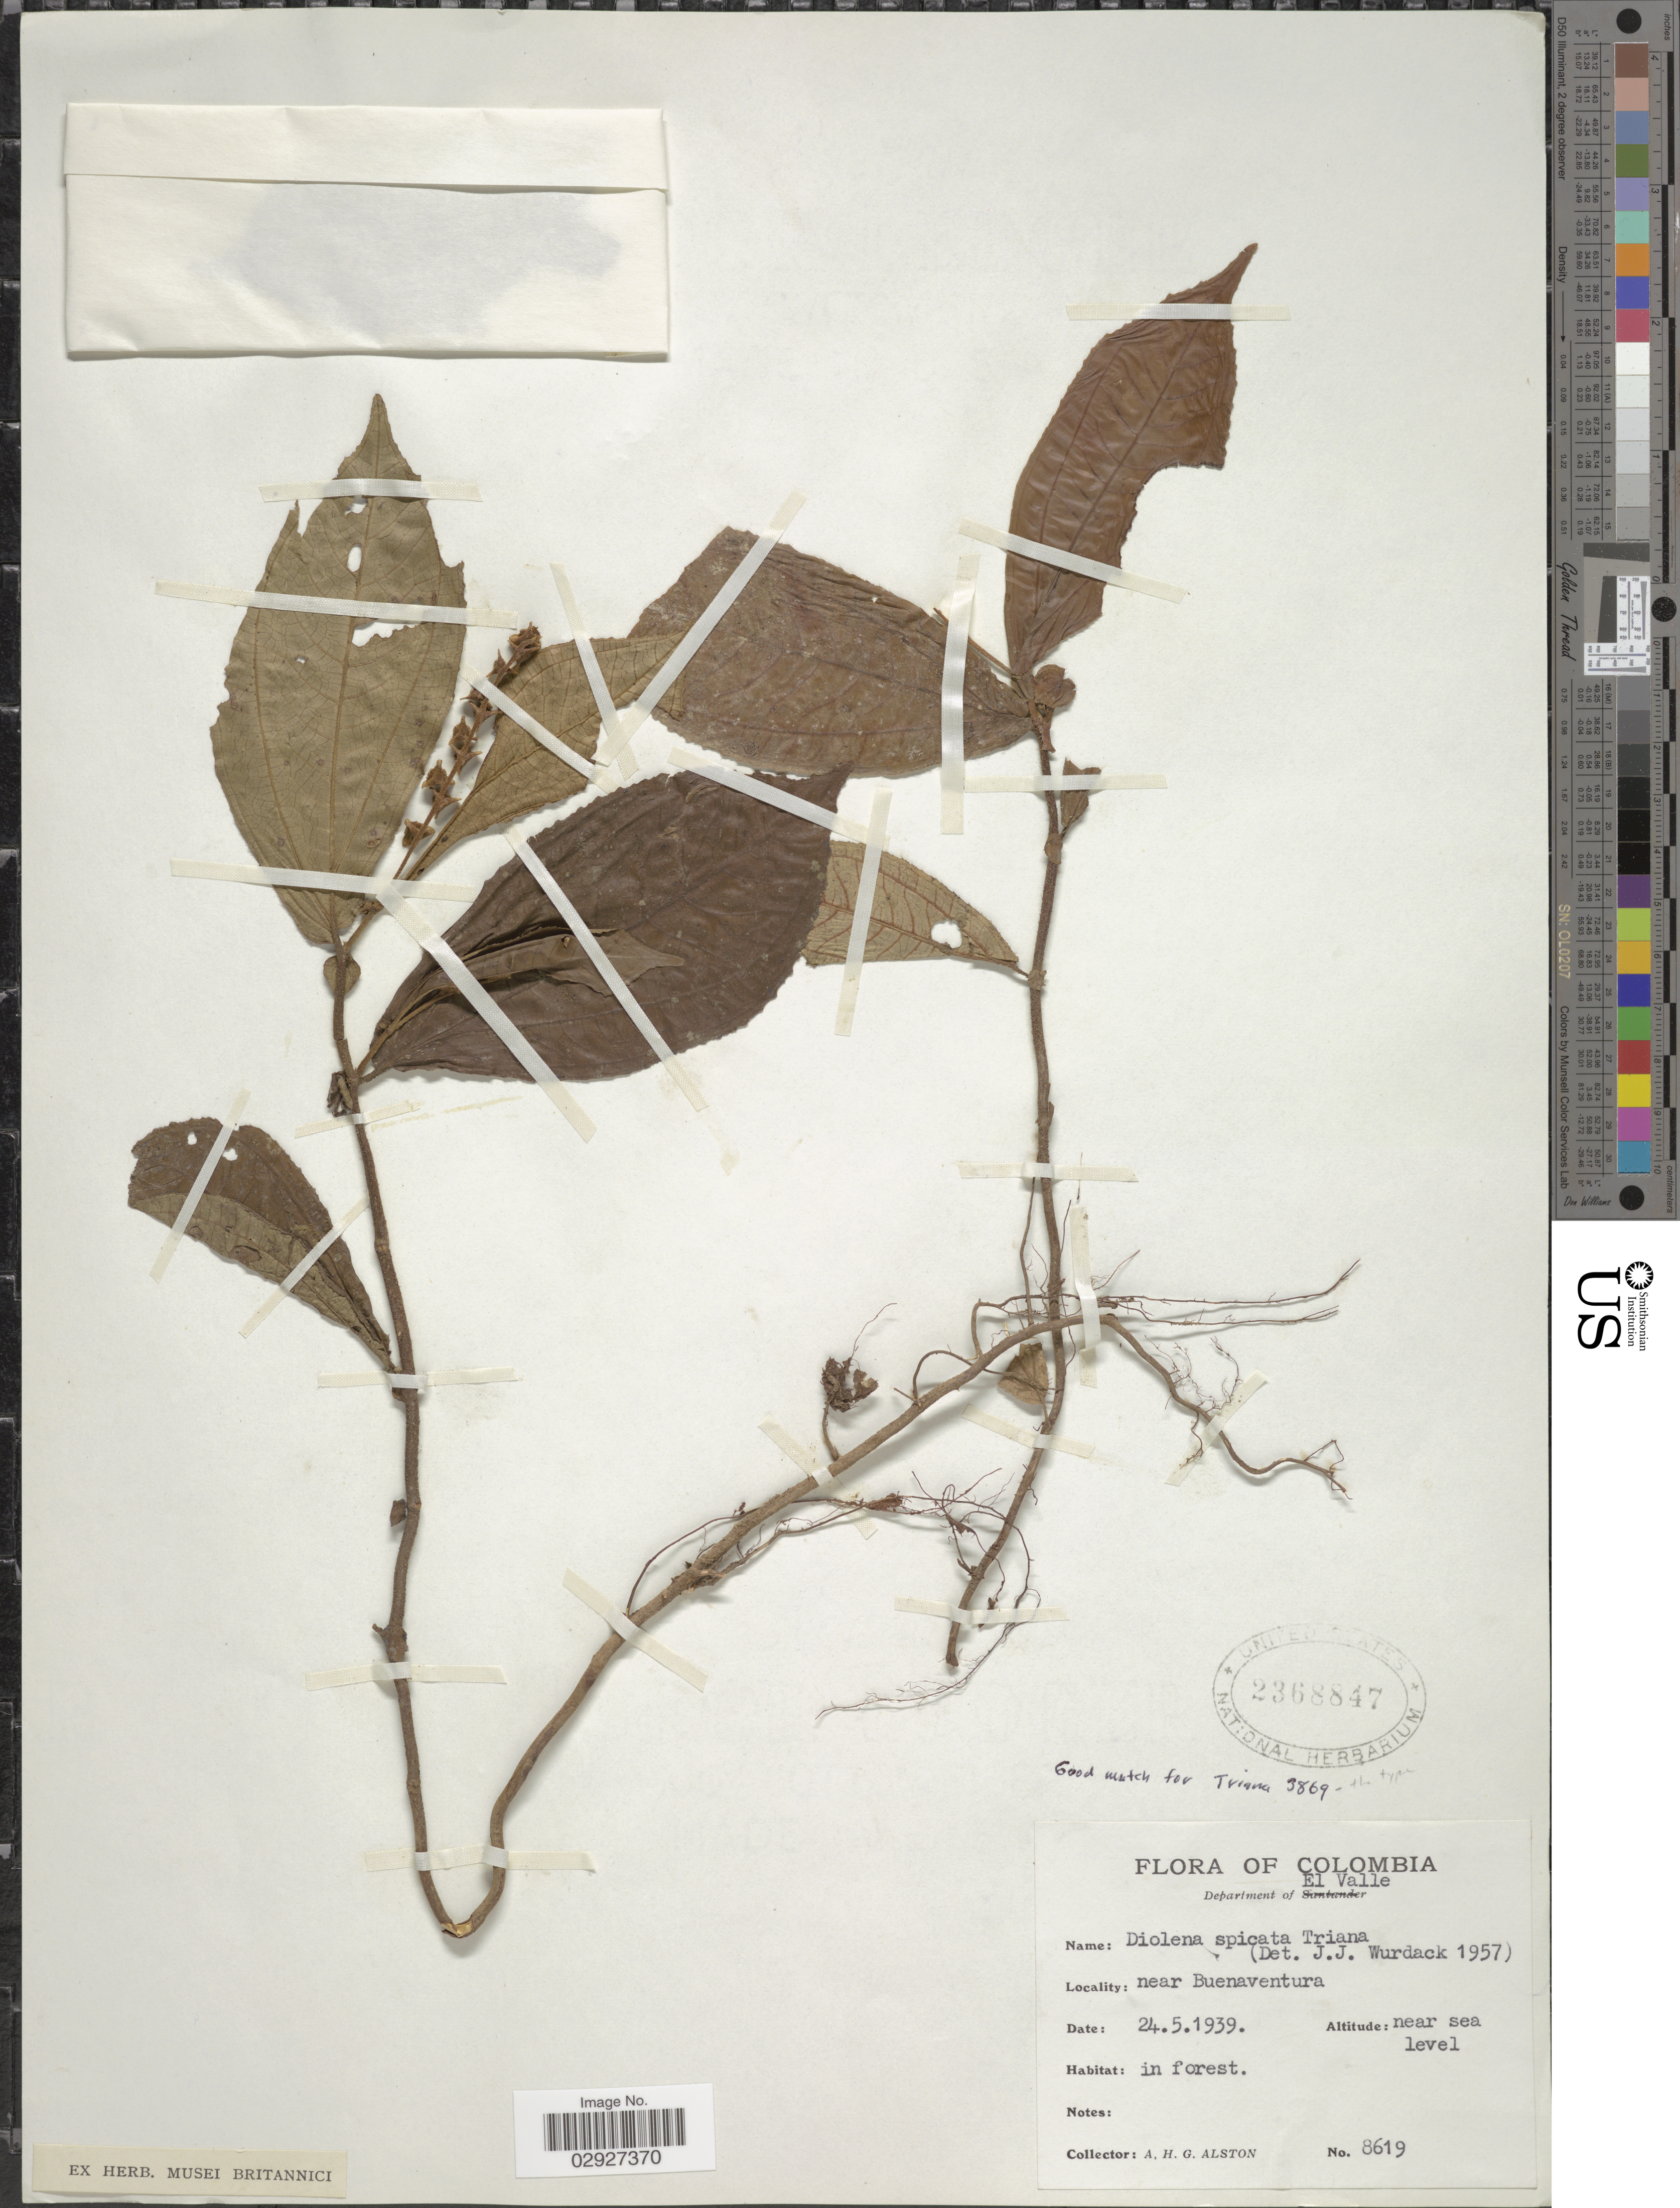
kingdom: Plantae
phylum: Tracheophyta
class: Magnoliopsida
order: Myrtales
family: Melastomataceae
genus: Triolena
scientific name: Triolena spicata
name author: (Triana) L.O. Williams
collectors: A. H. Alston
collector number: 8619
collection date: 1939-05-24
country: Colombia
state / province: Valle del Cauca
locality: Department of El Valle, near Buenaventura.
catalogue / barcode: US 2368847